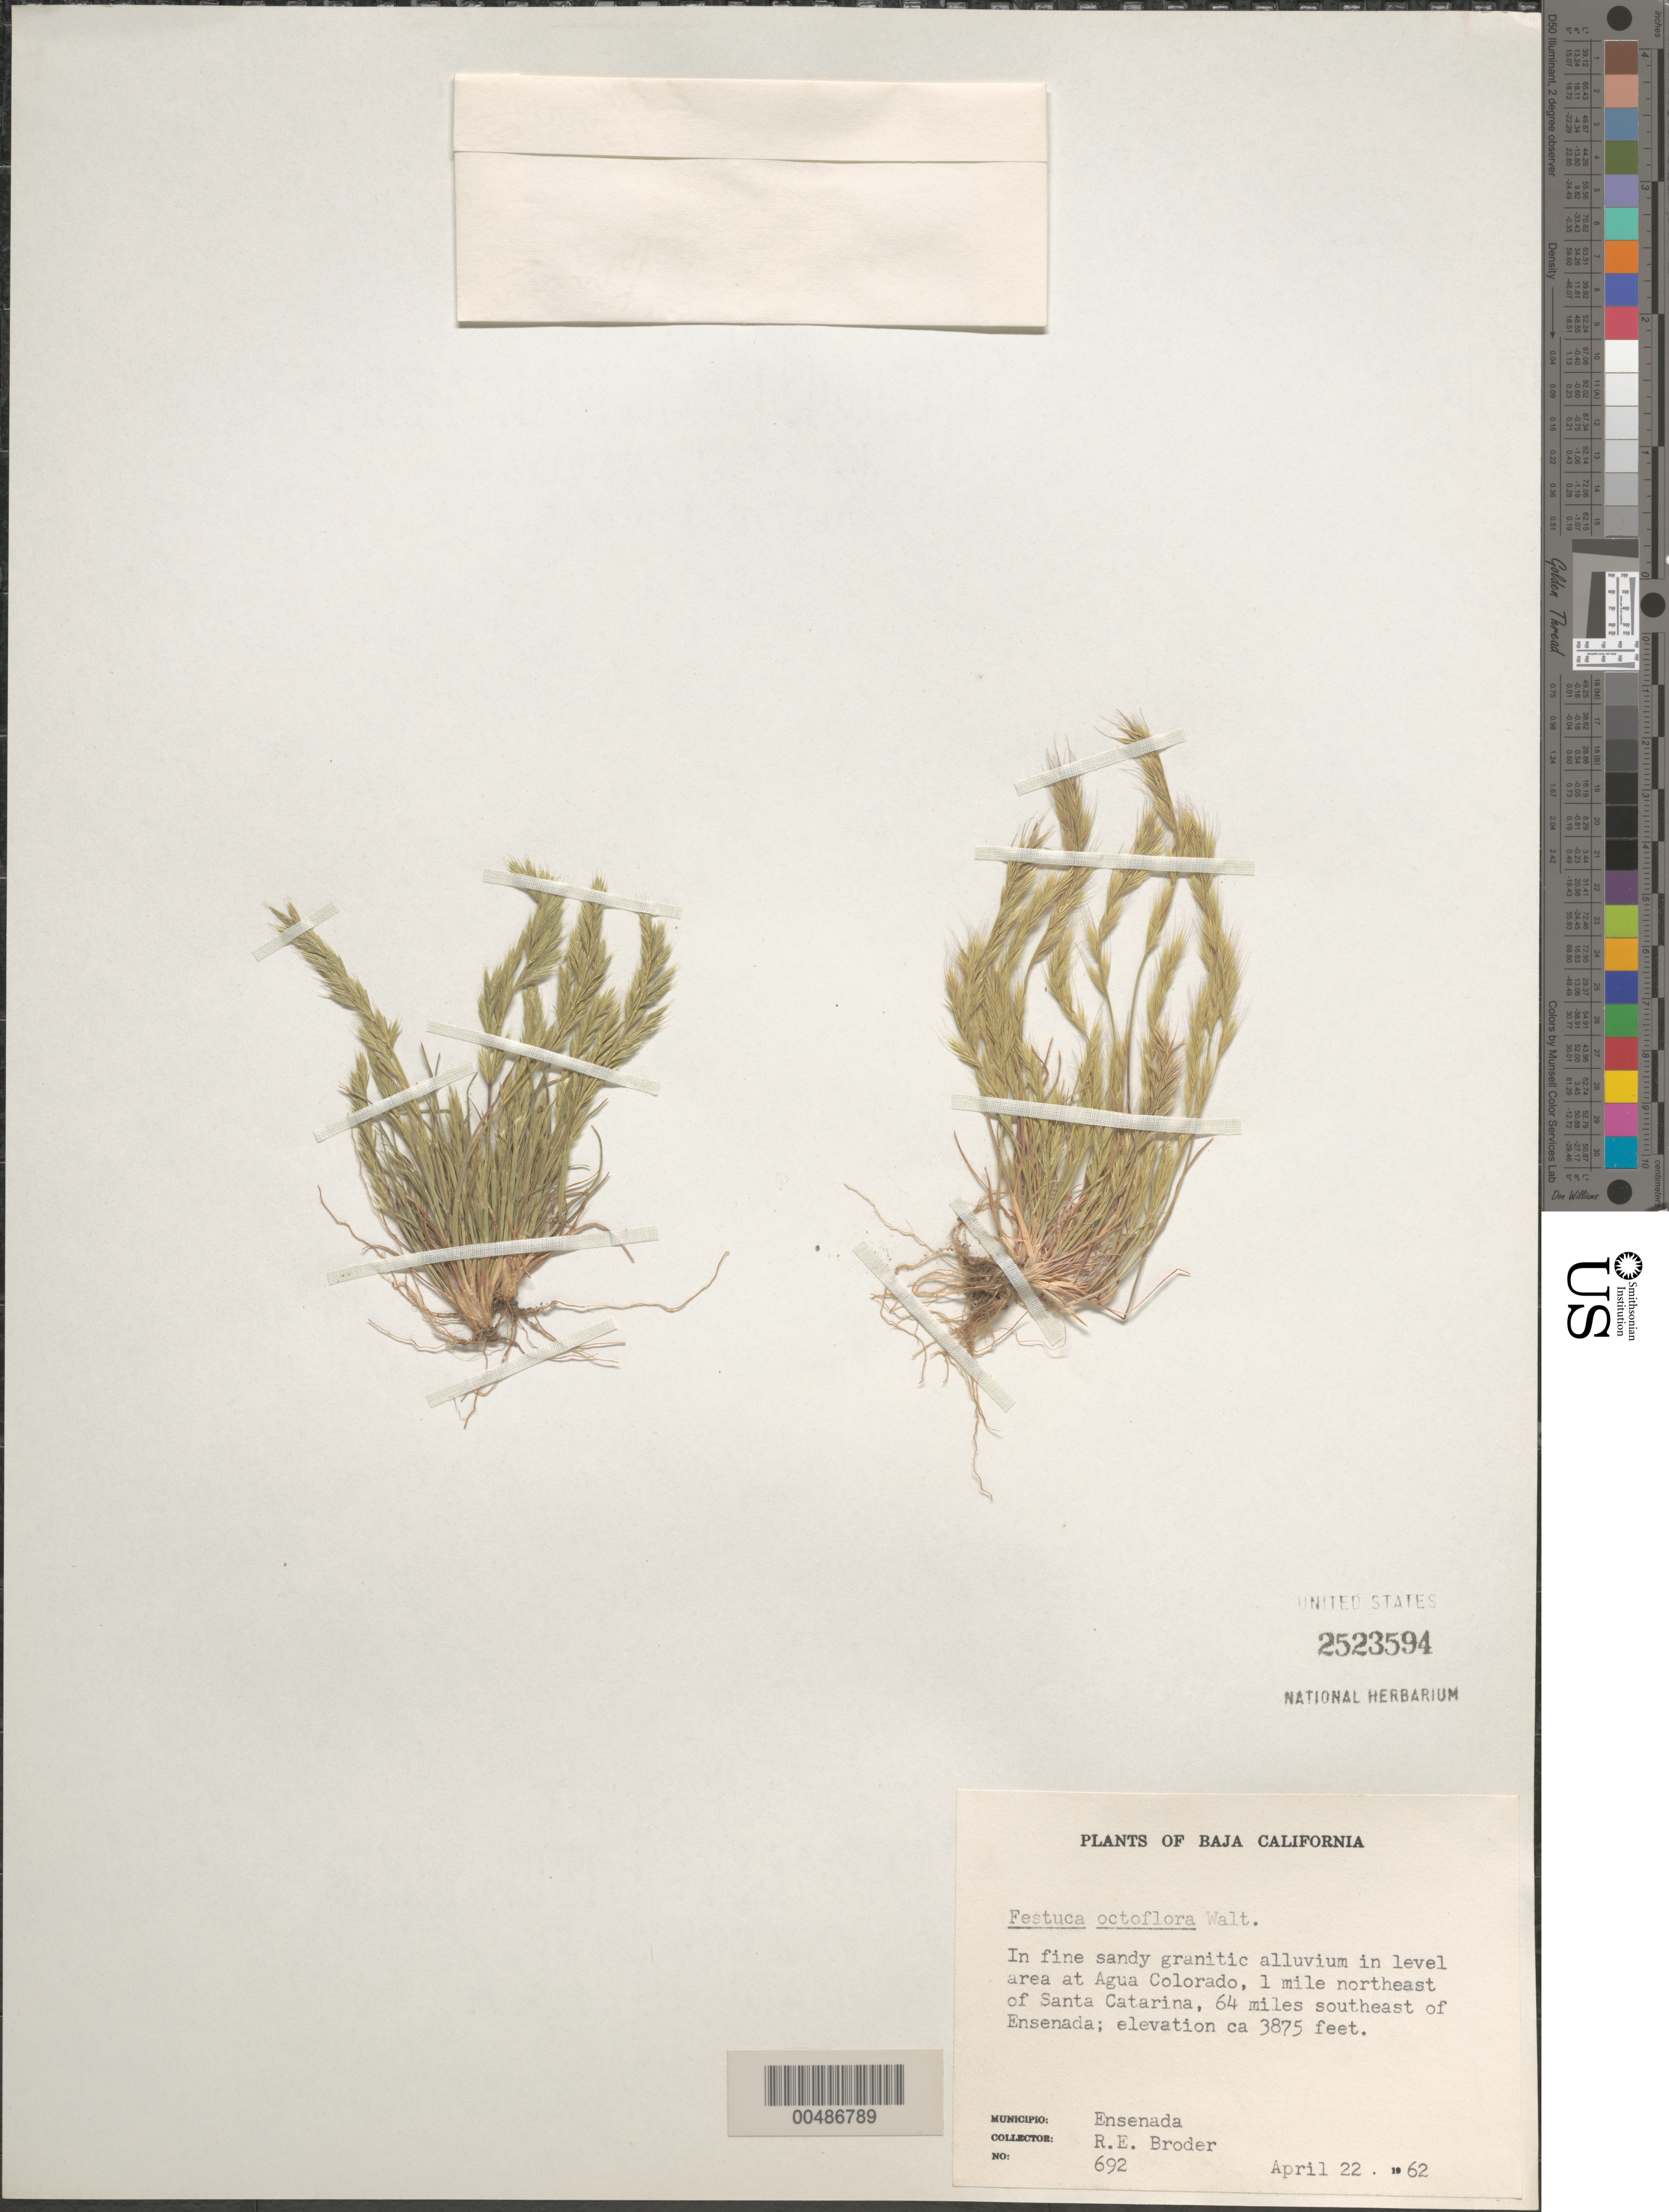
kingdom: Plantae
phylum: Tracheophyta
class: Liliopsida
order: Poales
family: Poaceae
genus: Festuca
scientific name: Festuca octoflora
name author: Walter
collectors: R. Broder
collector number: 692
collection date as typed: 22 Apr 1962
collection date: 1962-04-22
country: Mexico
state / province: Baja California Norte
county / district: Ensenada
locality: at Agua Colorado, 1 mi NE of Santa Catarina, 64 mi SE of Ensenada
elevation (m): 1181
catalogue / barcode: US 2523594